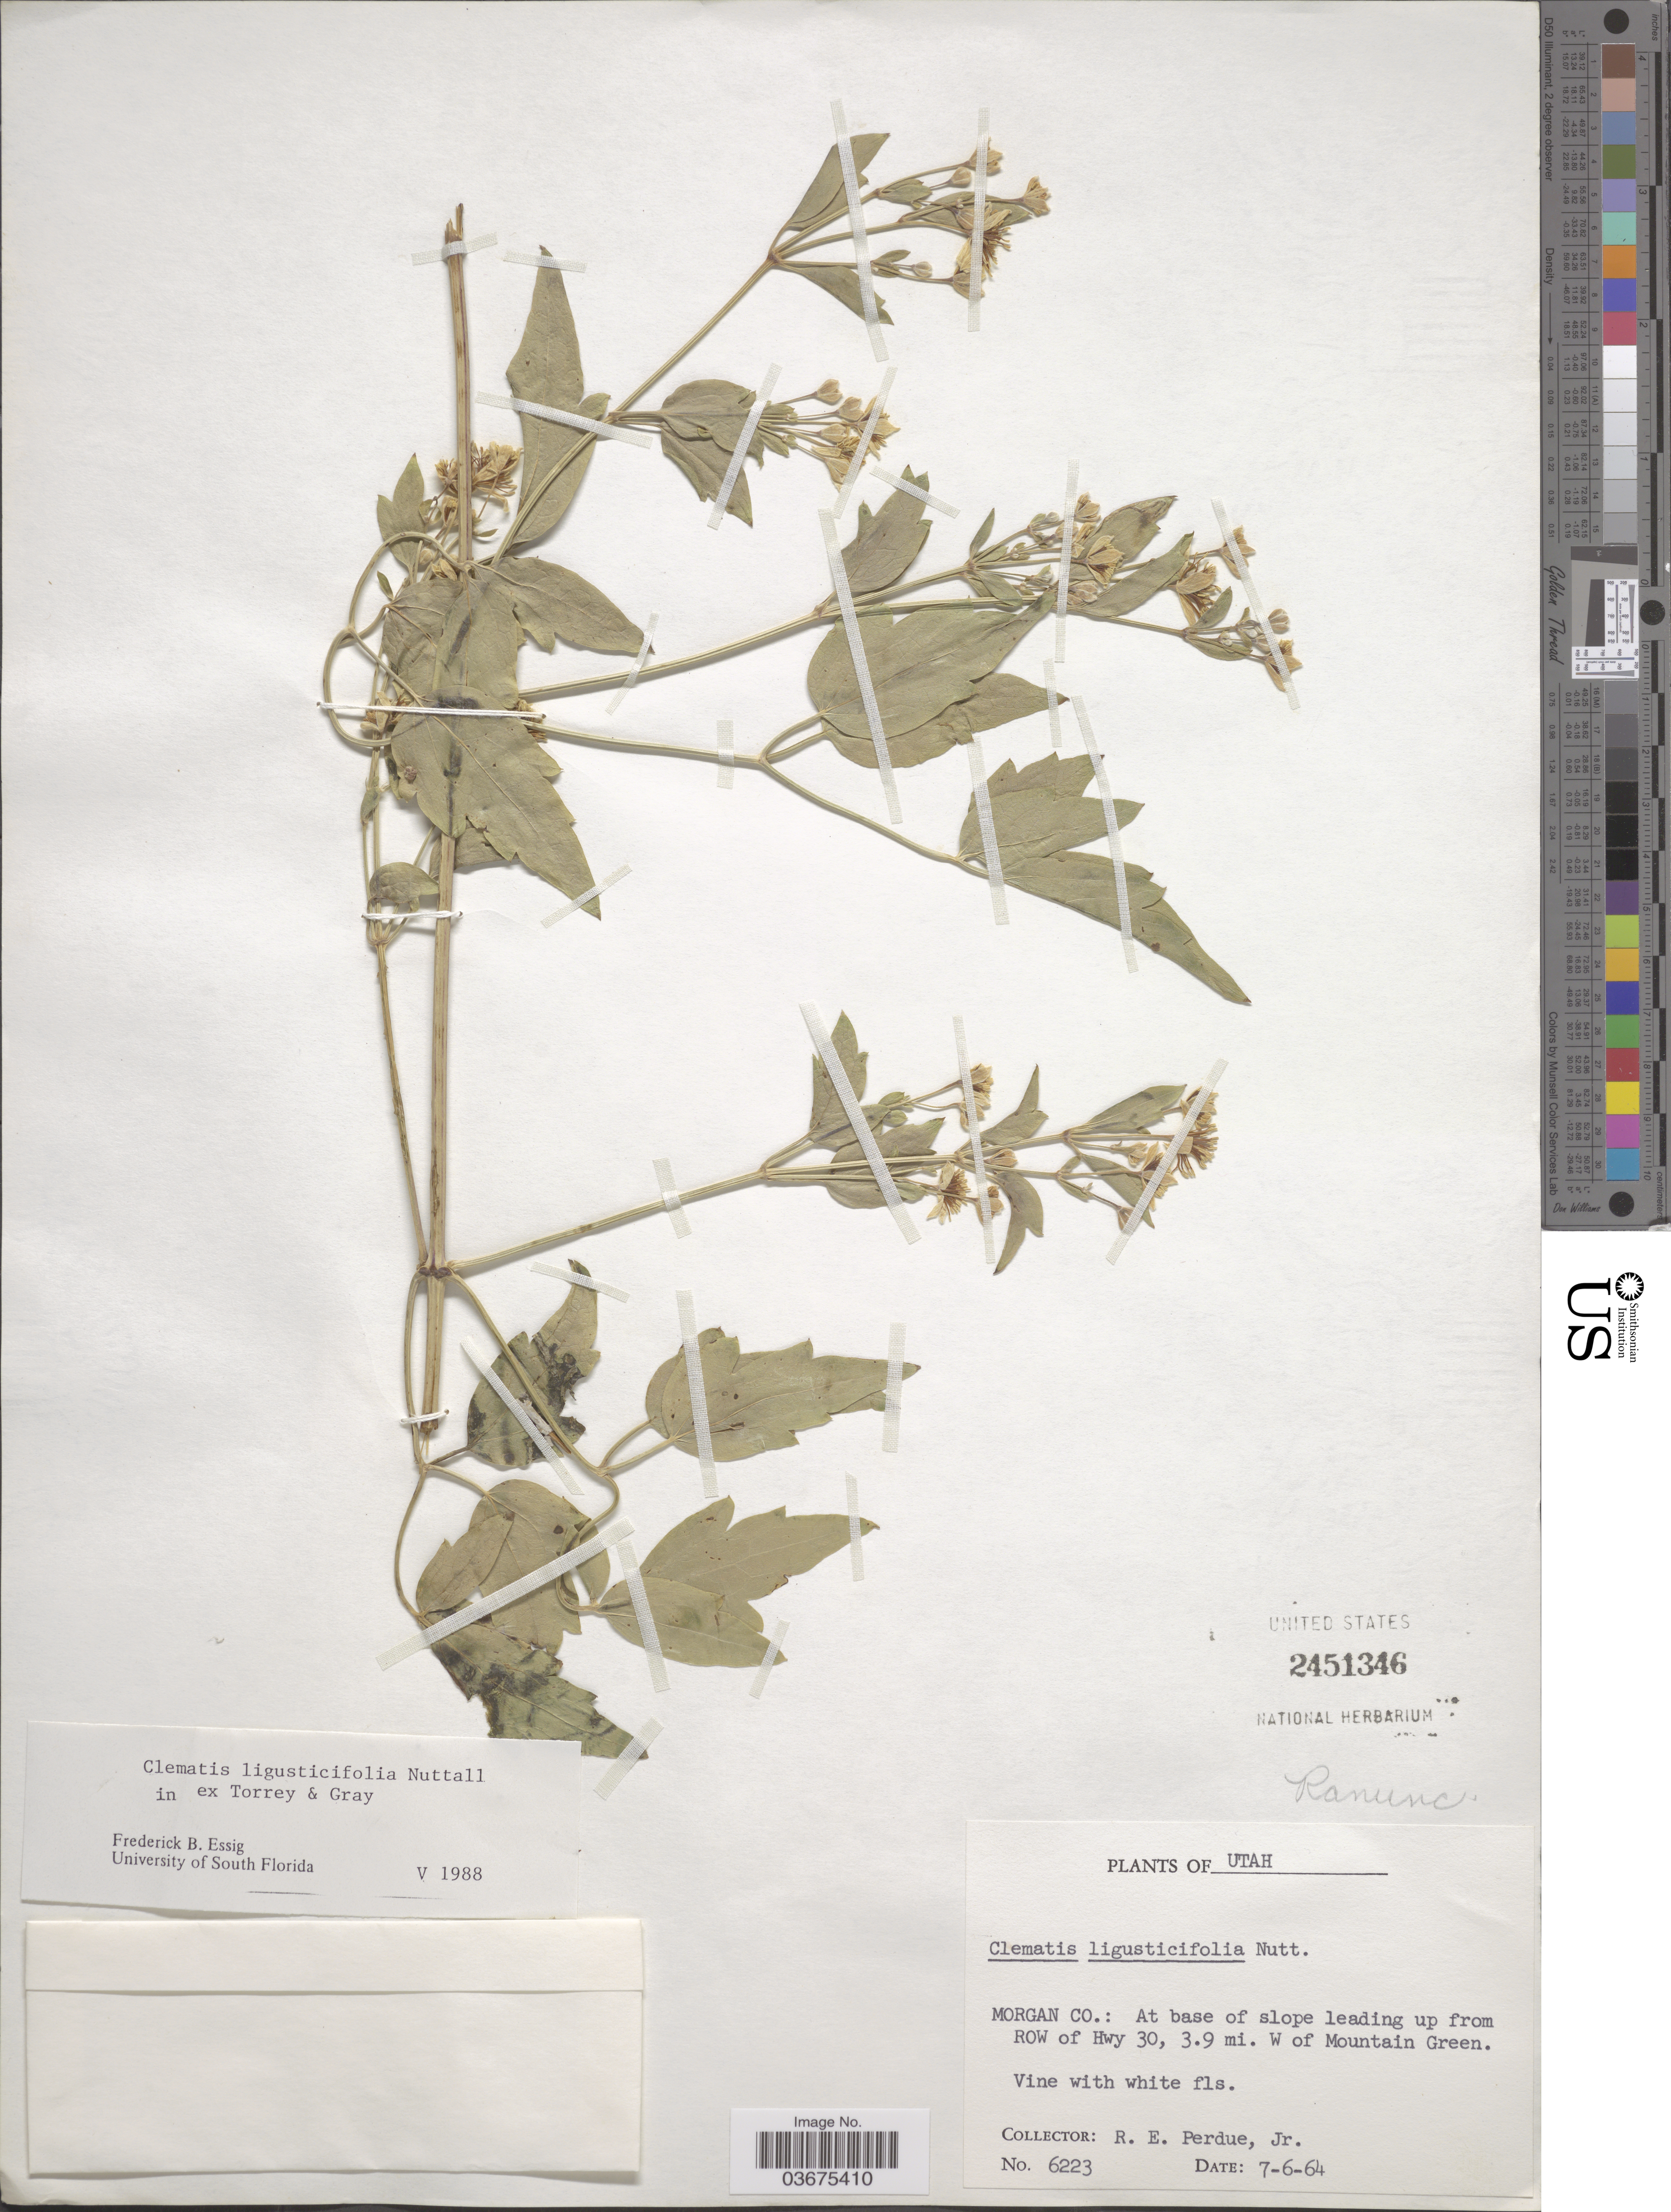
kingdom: Plantae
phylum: Tracheophyta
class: Magnoliopsida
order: Ranunculales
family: Ranunculaceae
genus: Clematis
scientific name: Clematis ligusticifolia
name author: Nutt.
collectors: R. E. Perdue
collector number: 6223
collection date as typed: Transcribed d/m/y: 6/7/64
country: United States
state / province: Utah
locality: Morgan Co: At base of slope leading up from Row of Hwy 30, 3.9 mi. W of Mountain Green.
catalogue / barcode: US 2451346